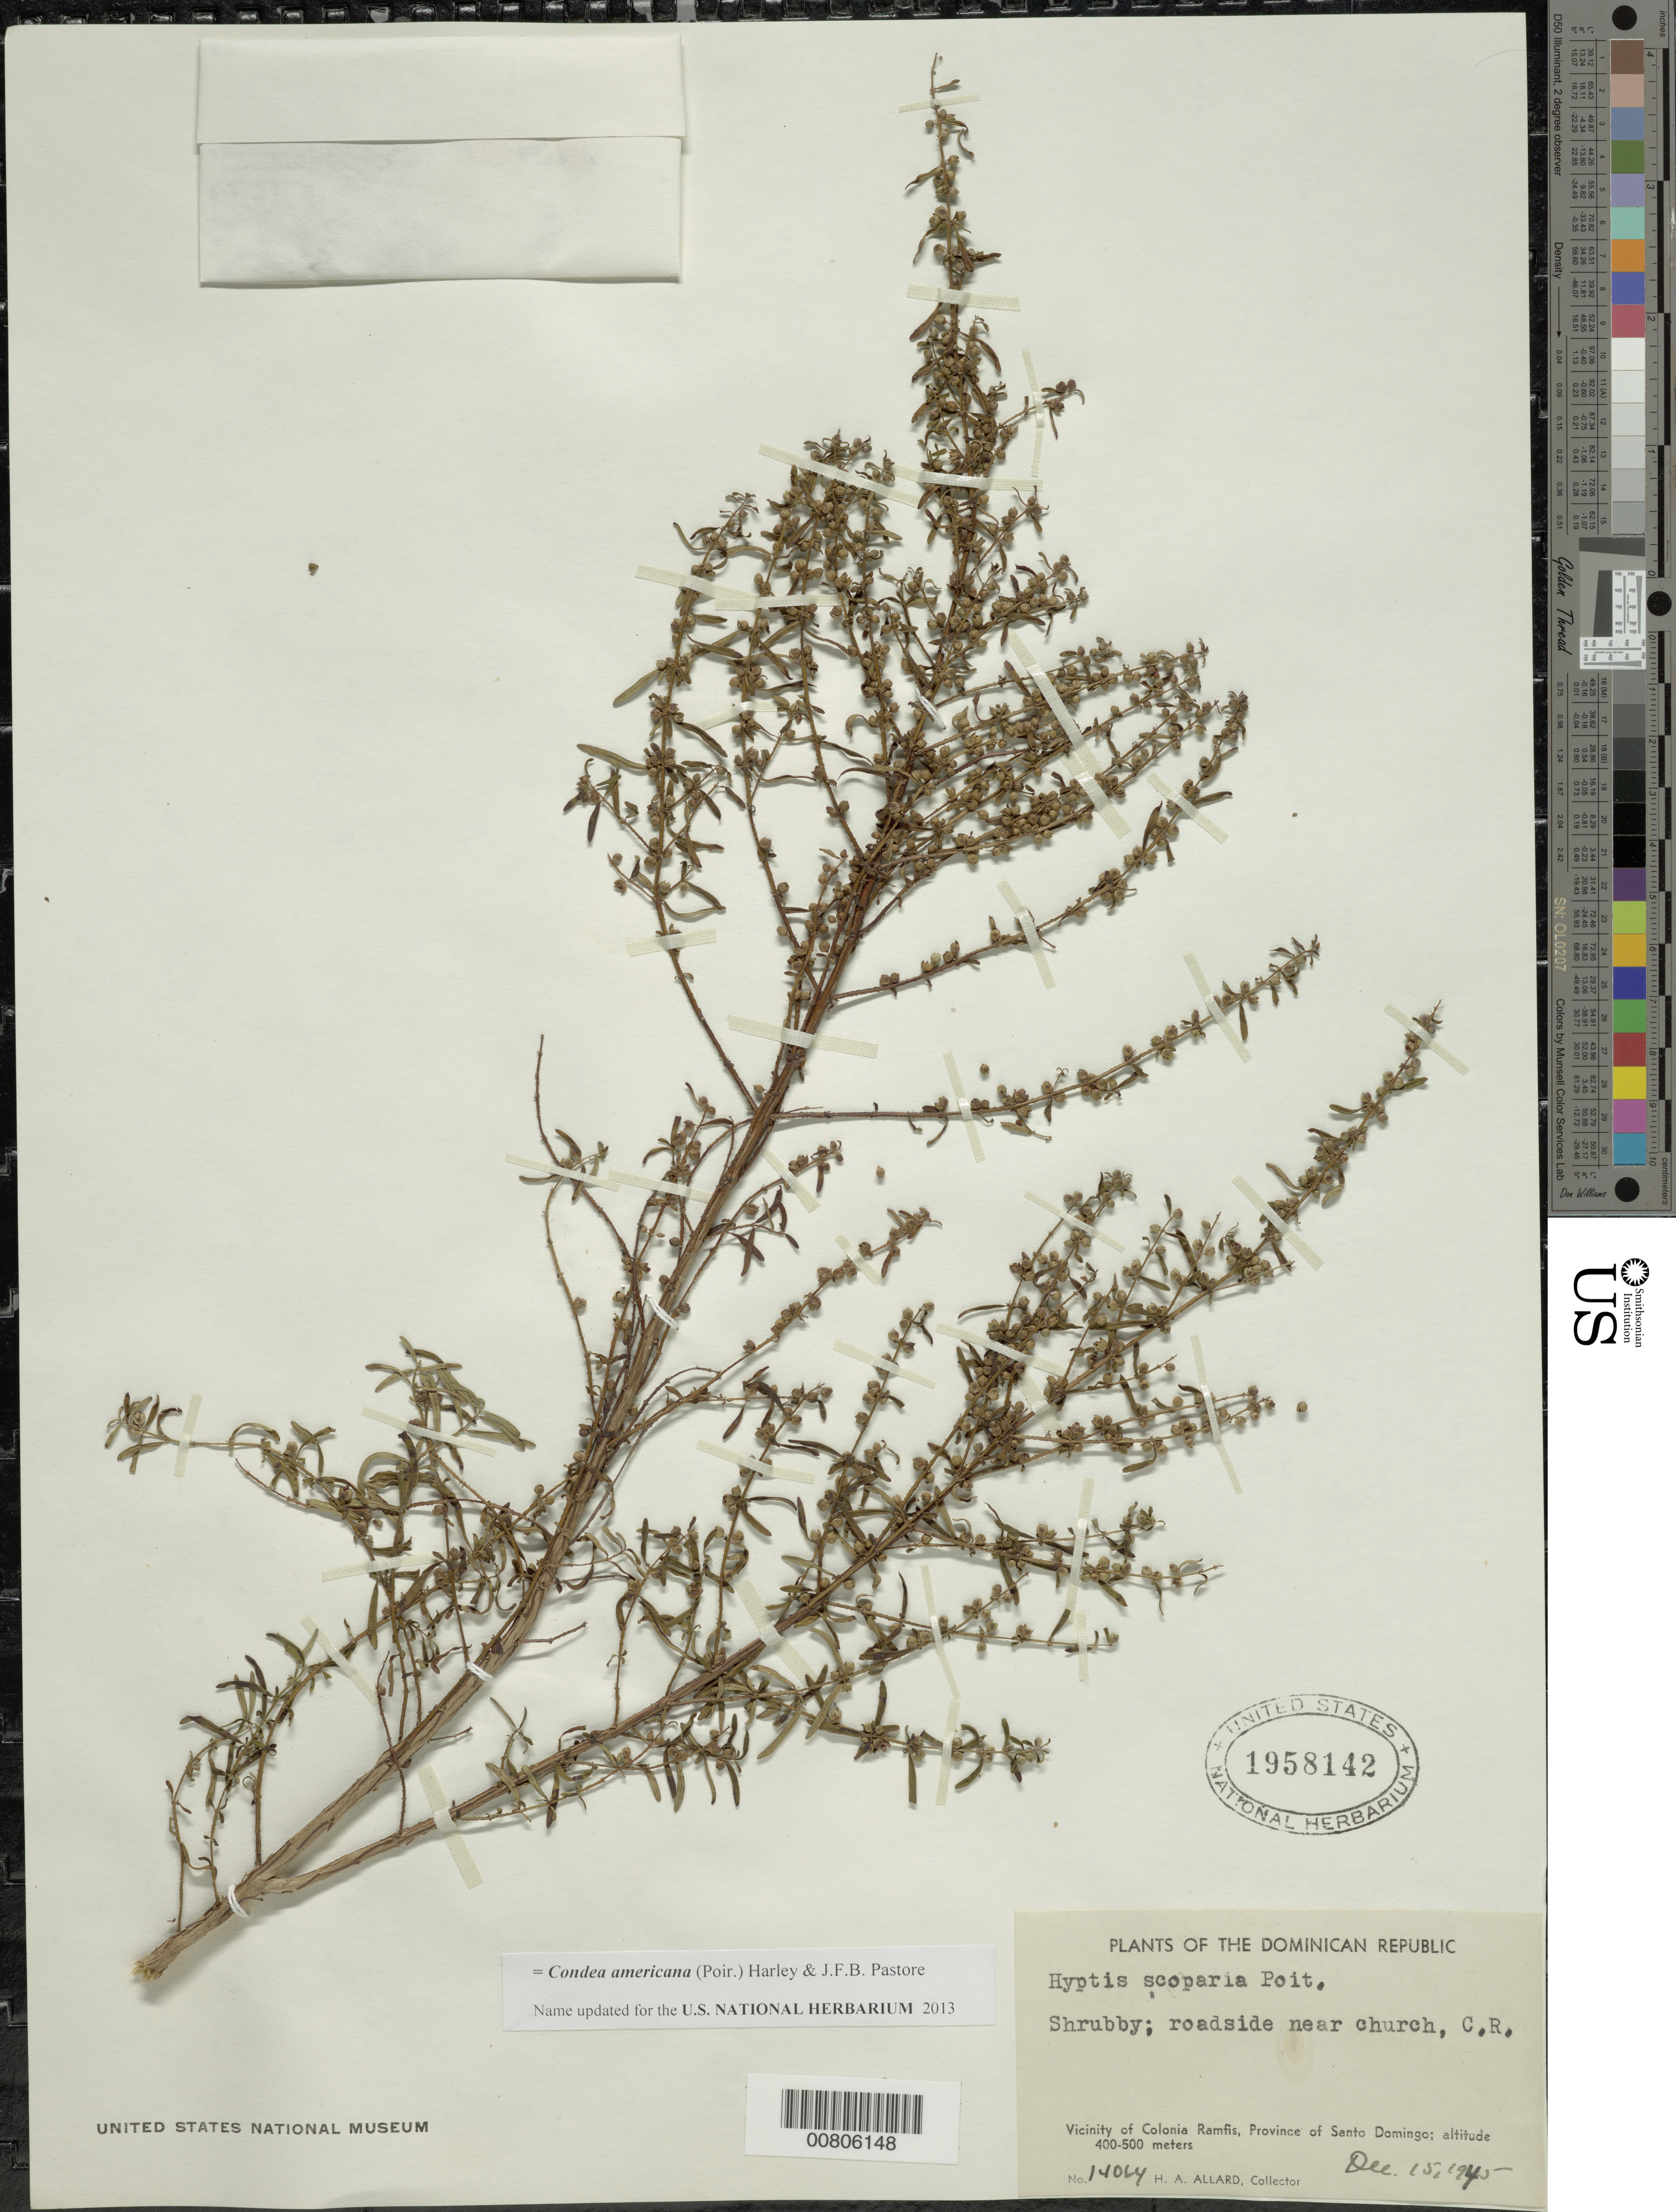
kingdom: Plantae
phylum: Tracheophyta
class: Magnoliopsida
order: Lamiales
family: Lamiaceae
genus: Condea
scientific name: Condea americana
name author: (Poir.) Harley & J.F.B. Pastore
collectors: H. A. Allard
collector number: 14064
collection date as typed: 15 Dec 1945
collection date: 1945-12-15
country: Dominican Republic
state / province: Distrito Nacional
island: Hispaniola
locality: Vicinity of Colonia Ramfis, near church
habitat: Roadside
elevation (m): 400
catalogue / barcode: US 1958142